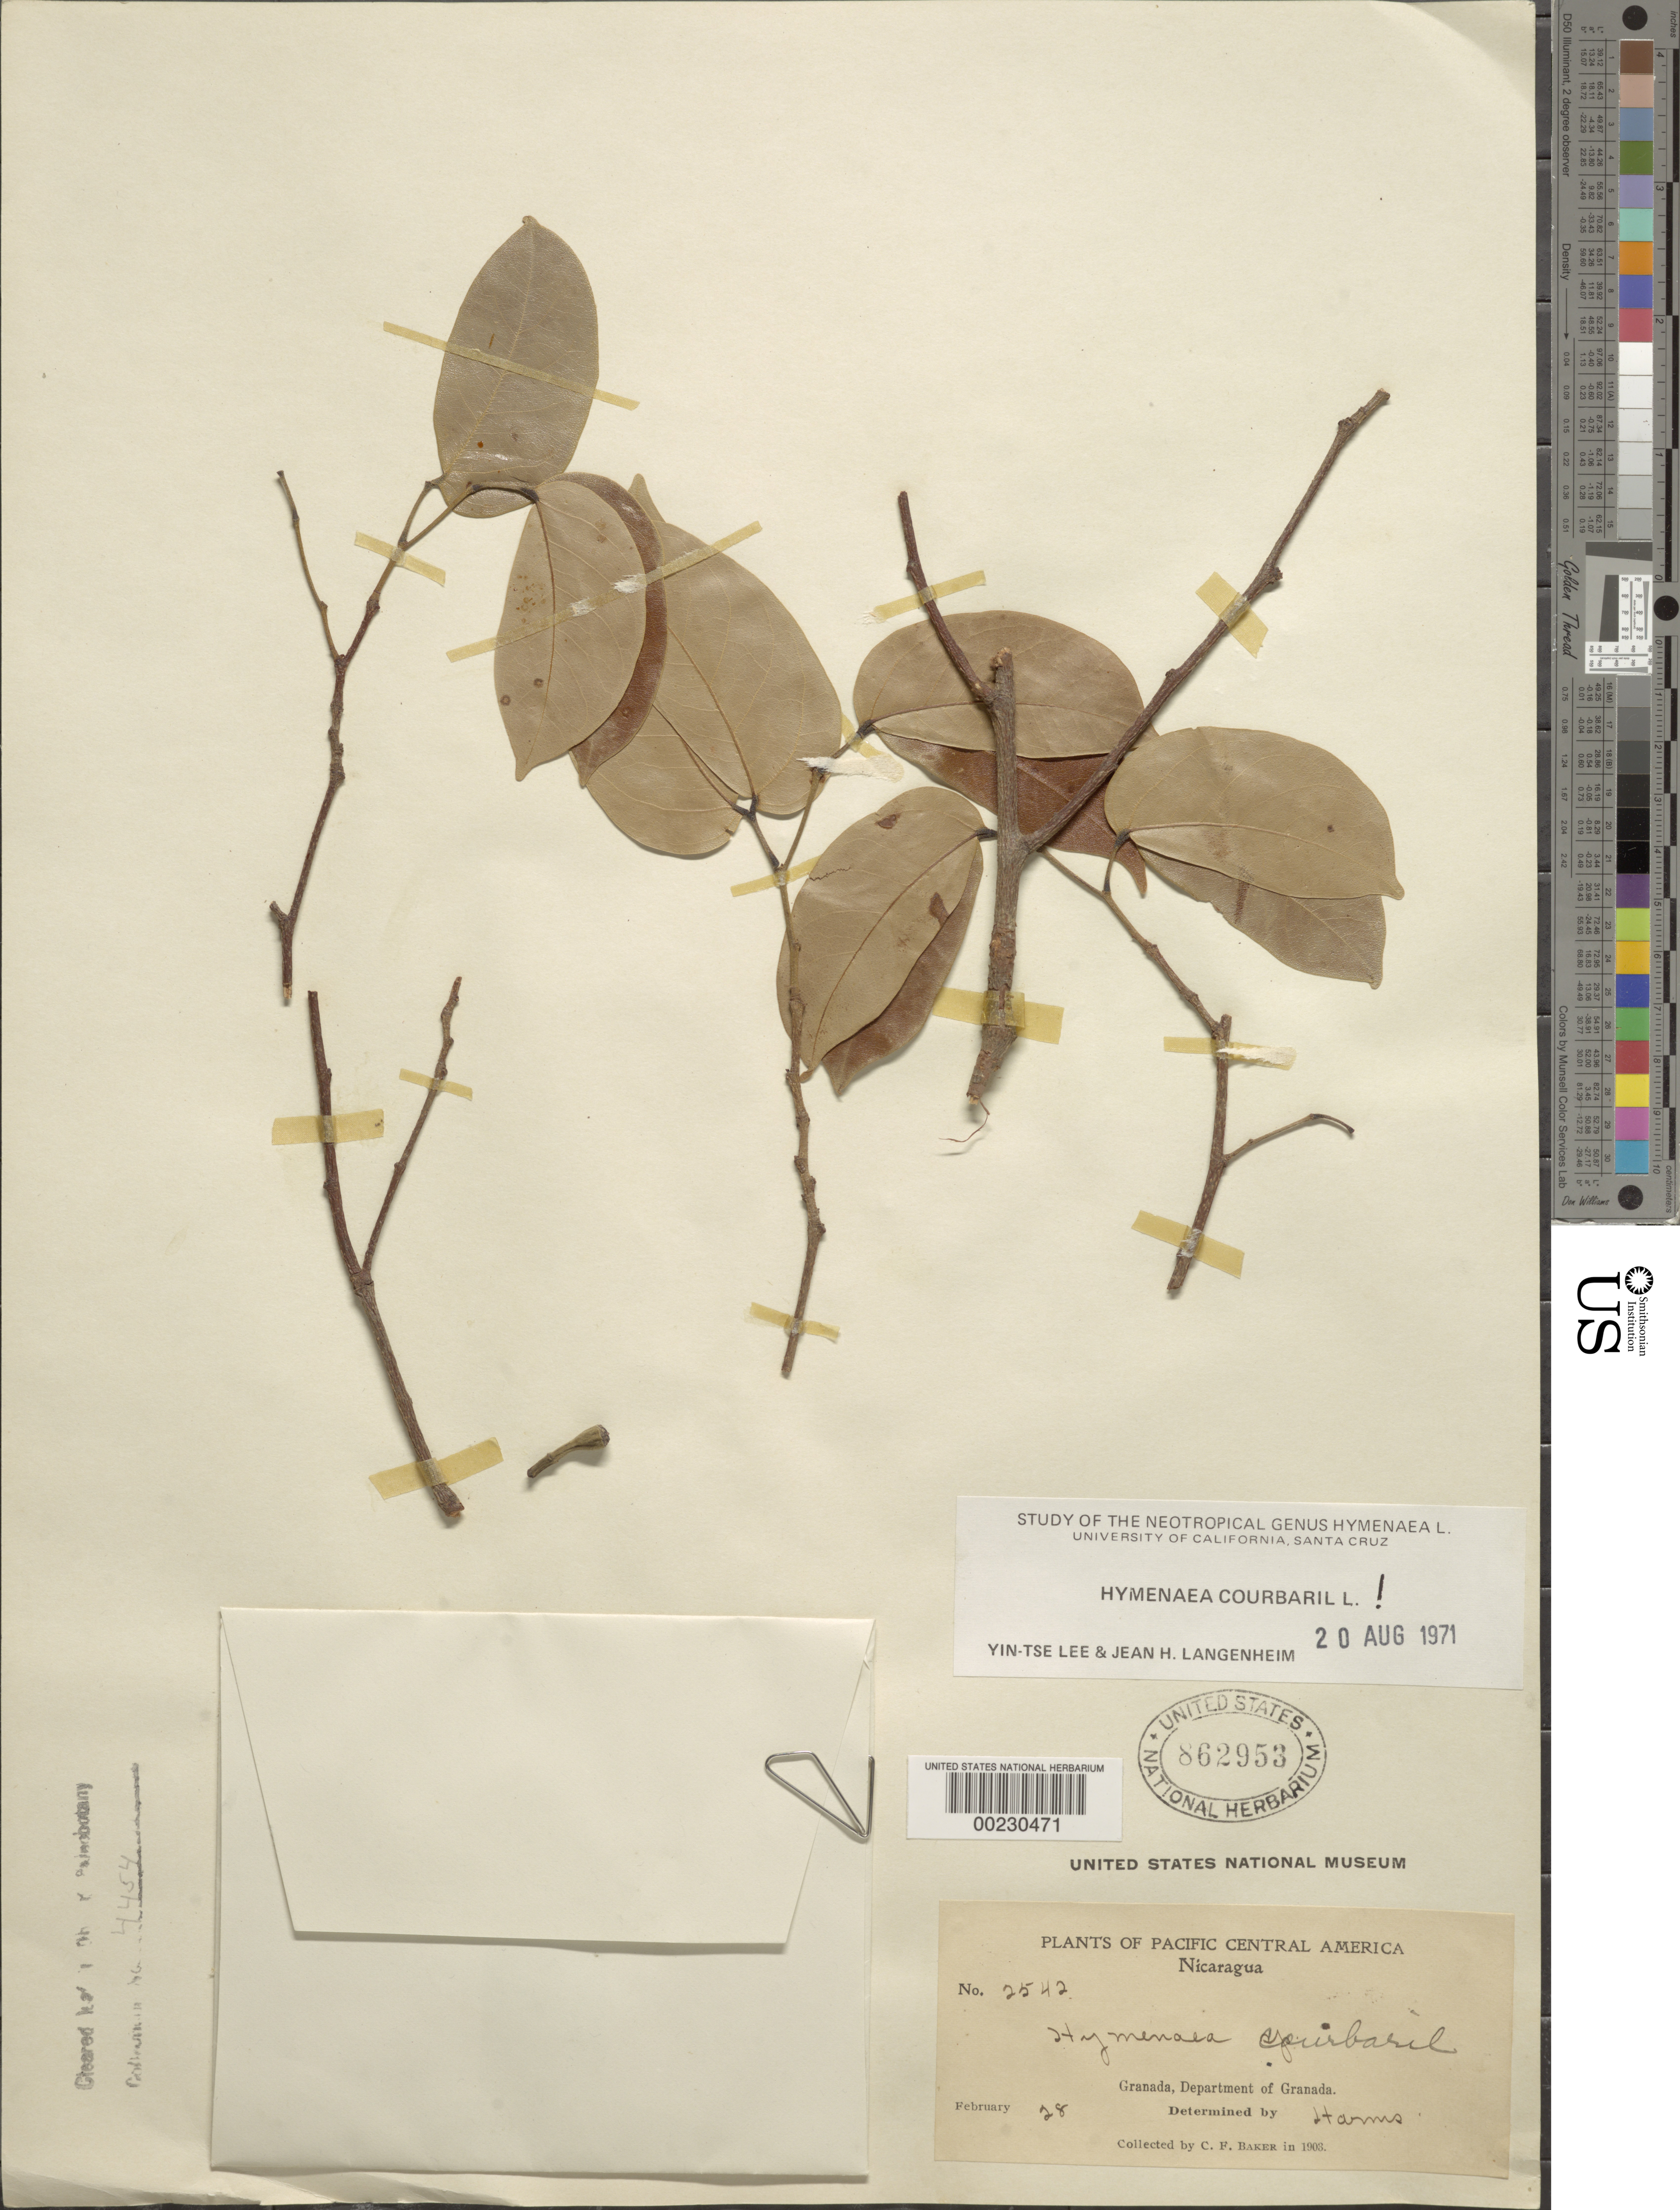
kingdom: Plantae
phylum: Tracheophyta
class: Magnoliopsida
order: Fabales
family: Fabaceae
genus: Hymenaea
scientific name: Hymenaea courbaril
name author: L.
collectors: C. F. Baker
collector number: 2542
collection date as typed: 28 Feb 1903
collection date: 1903-02-28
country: Nicaragua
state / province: Granada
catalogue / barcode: US 862953